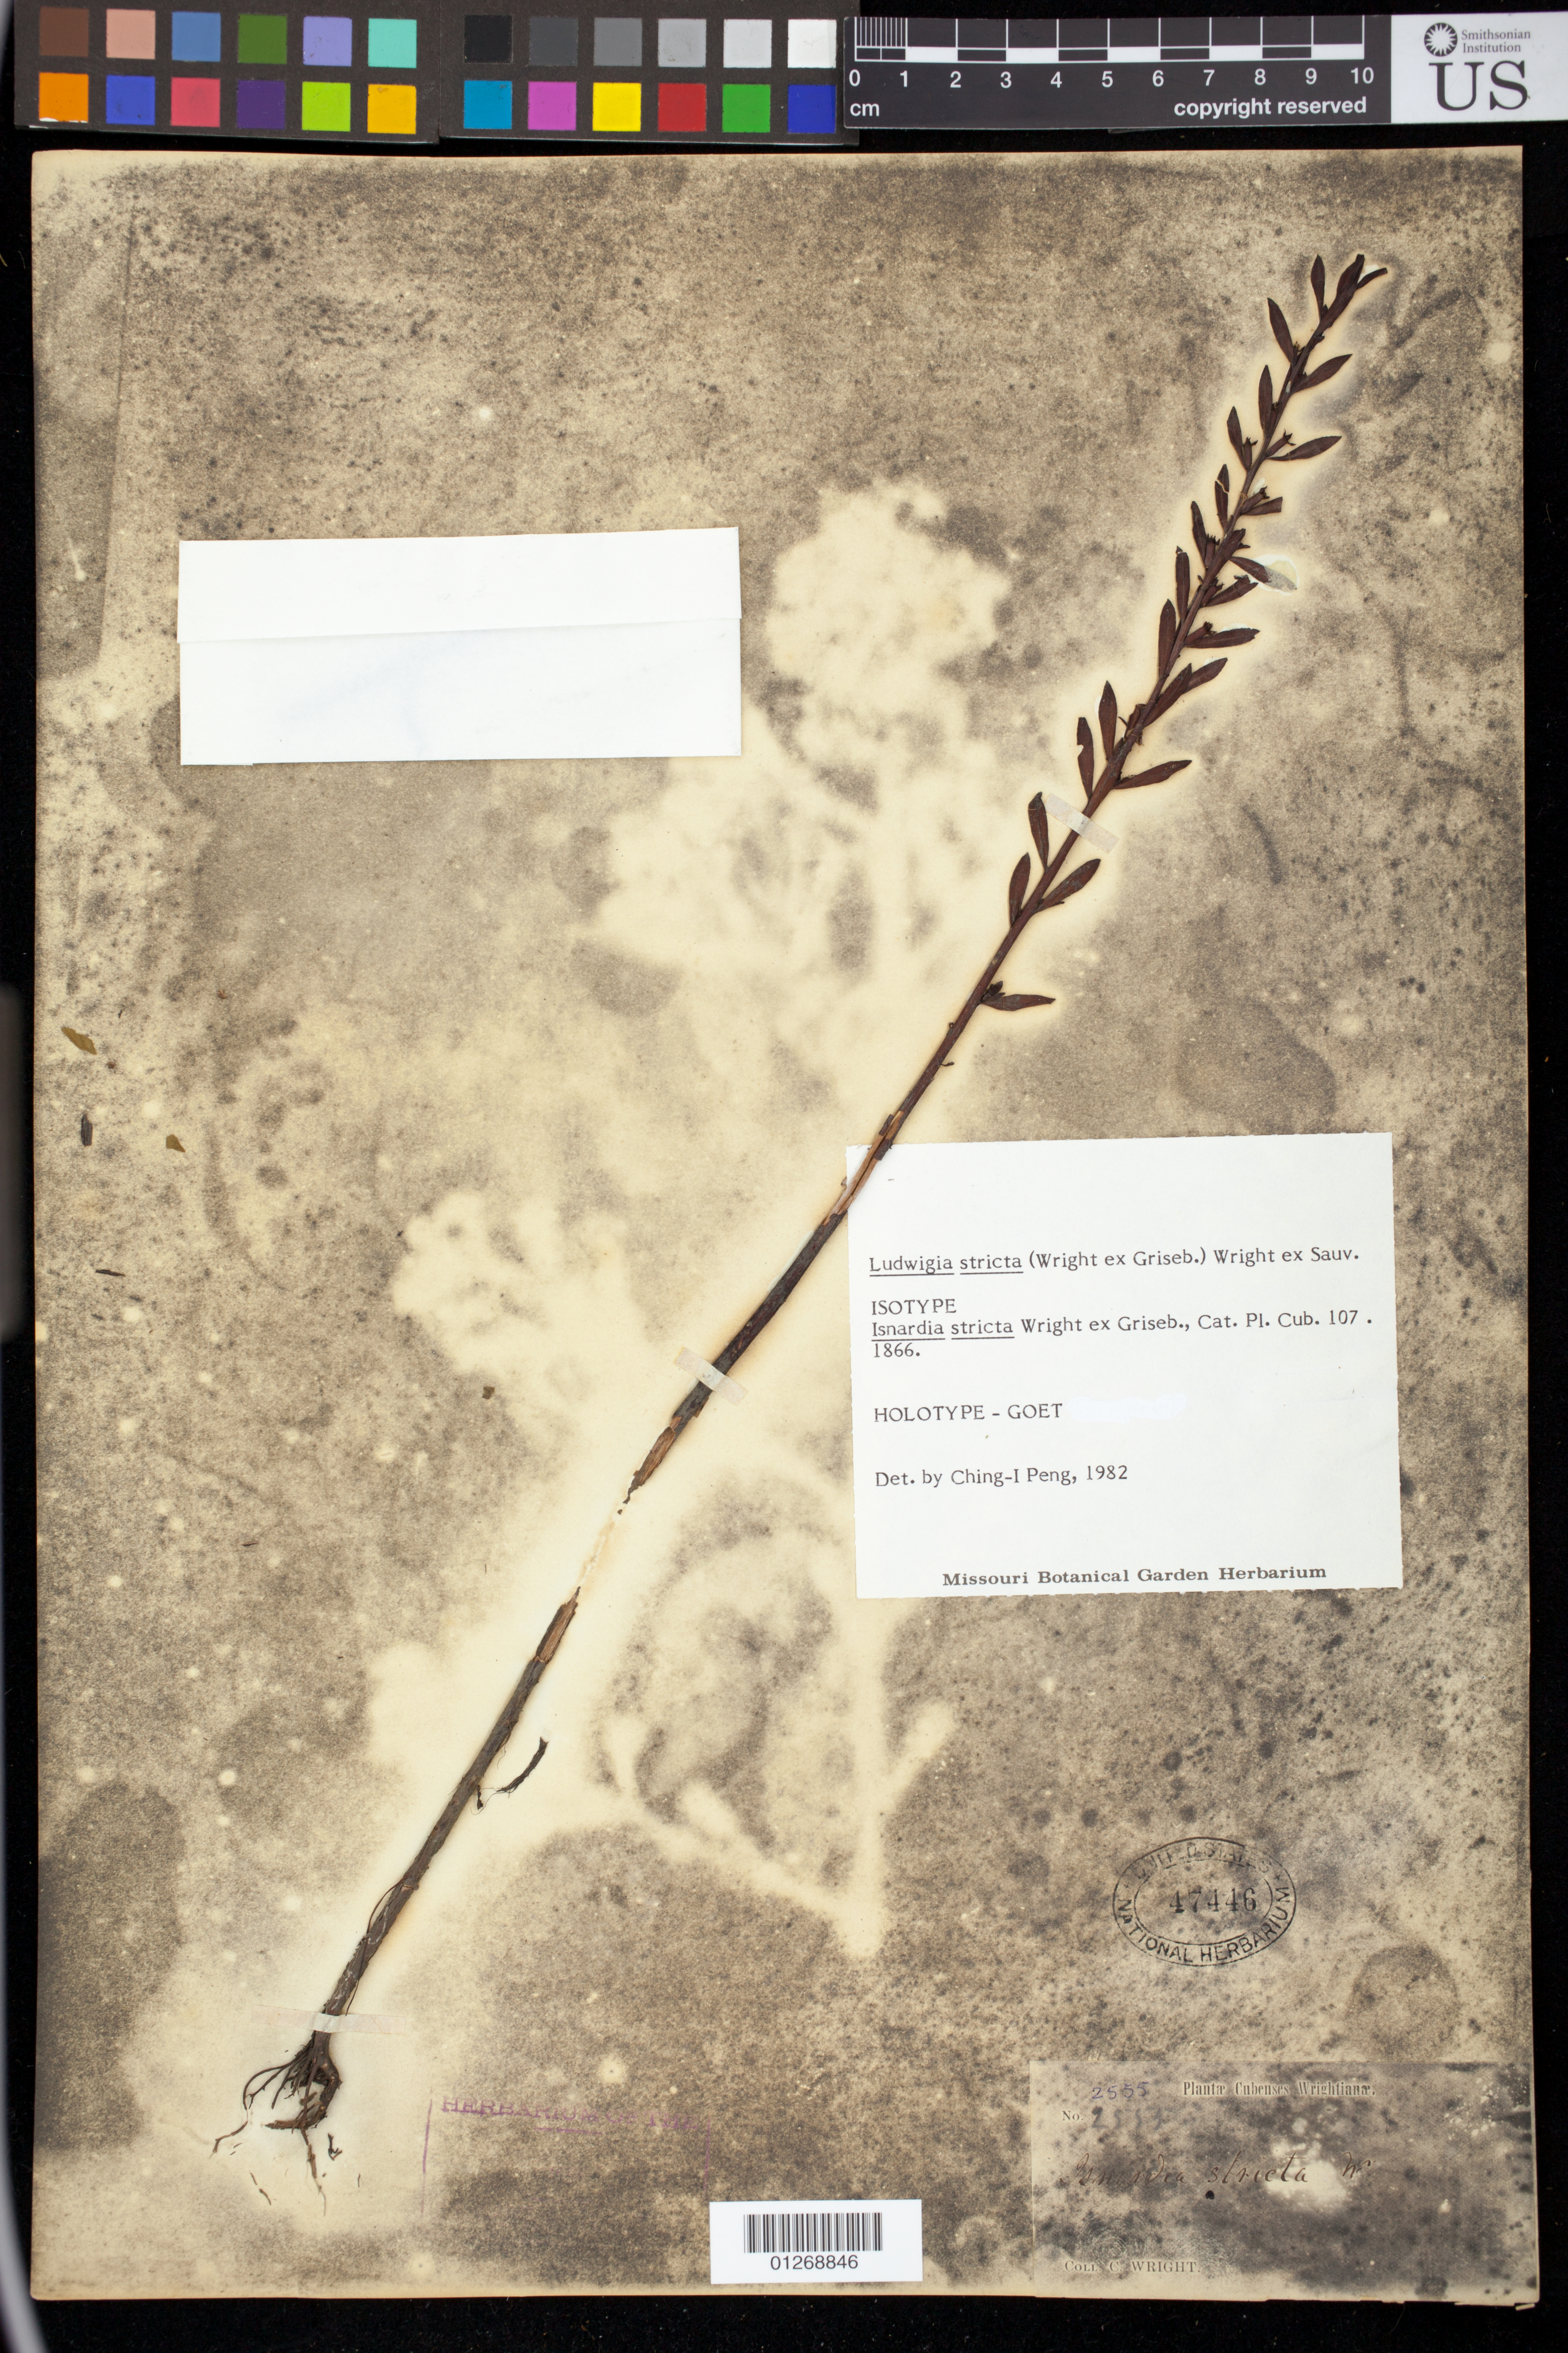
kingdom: Plantae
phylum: Tracheophyta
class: Magnoliopsida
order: Myrtales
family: Onagraceae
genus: Isnardia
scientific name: Isnardia stricta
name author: C. Wright in Griseb.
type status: Isotype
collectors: C. Wright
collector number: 2555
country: Cuba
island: Greater Antilles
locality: Western Cuba.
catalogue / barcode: US 47446